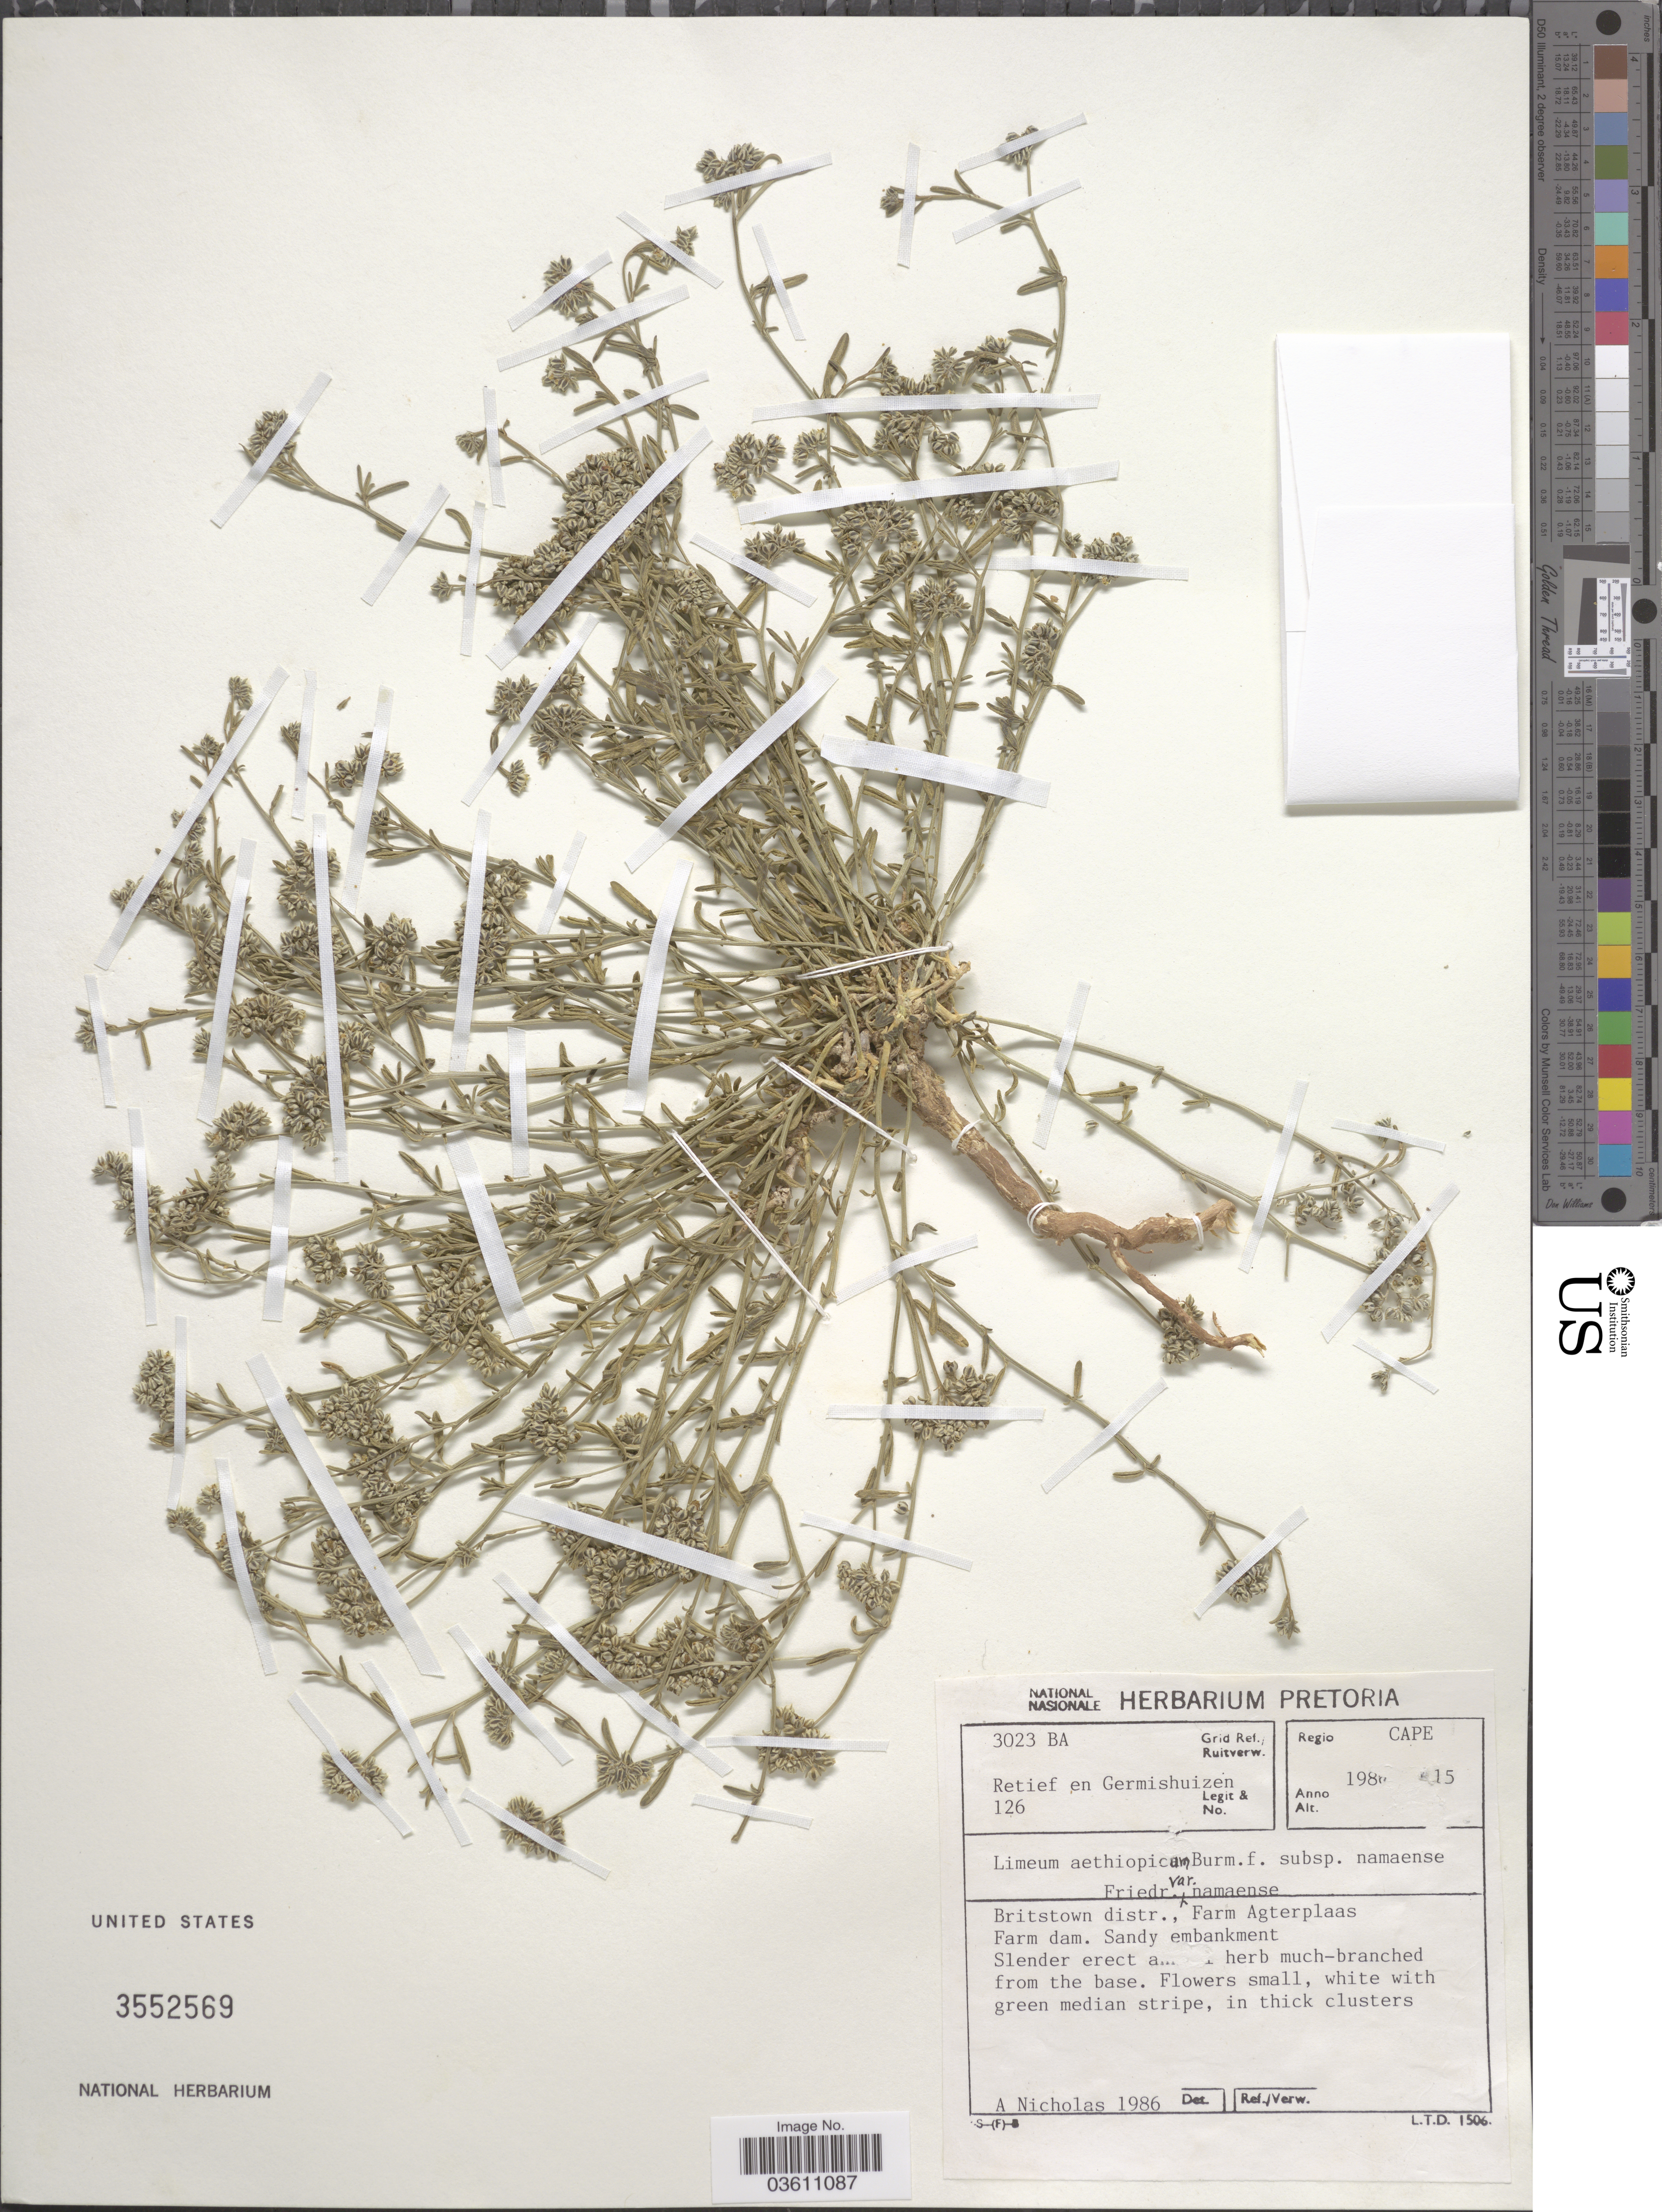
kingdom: Plantae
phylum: Tracheophyta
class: Magnoliopsida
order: Caryophyllales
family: Limeaceae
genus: Limeum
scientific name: Limeum aethiopicum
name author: Burm. f.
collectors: -. Retief & Germishuizen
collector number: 126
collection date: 1980-10-15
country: South Africa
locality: Grid Ref./ Ruitverw. 3023 BA. Regio Cape. Britstown distr., Farm Agterplaas. Farm dam.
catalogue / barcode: US 3552569